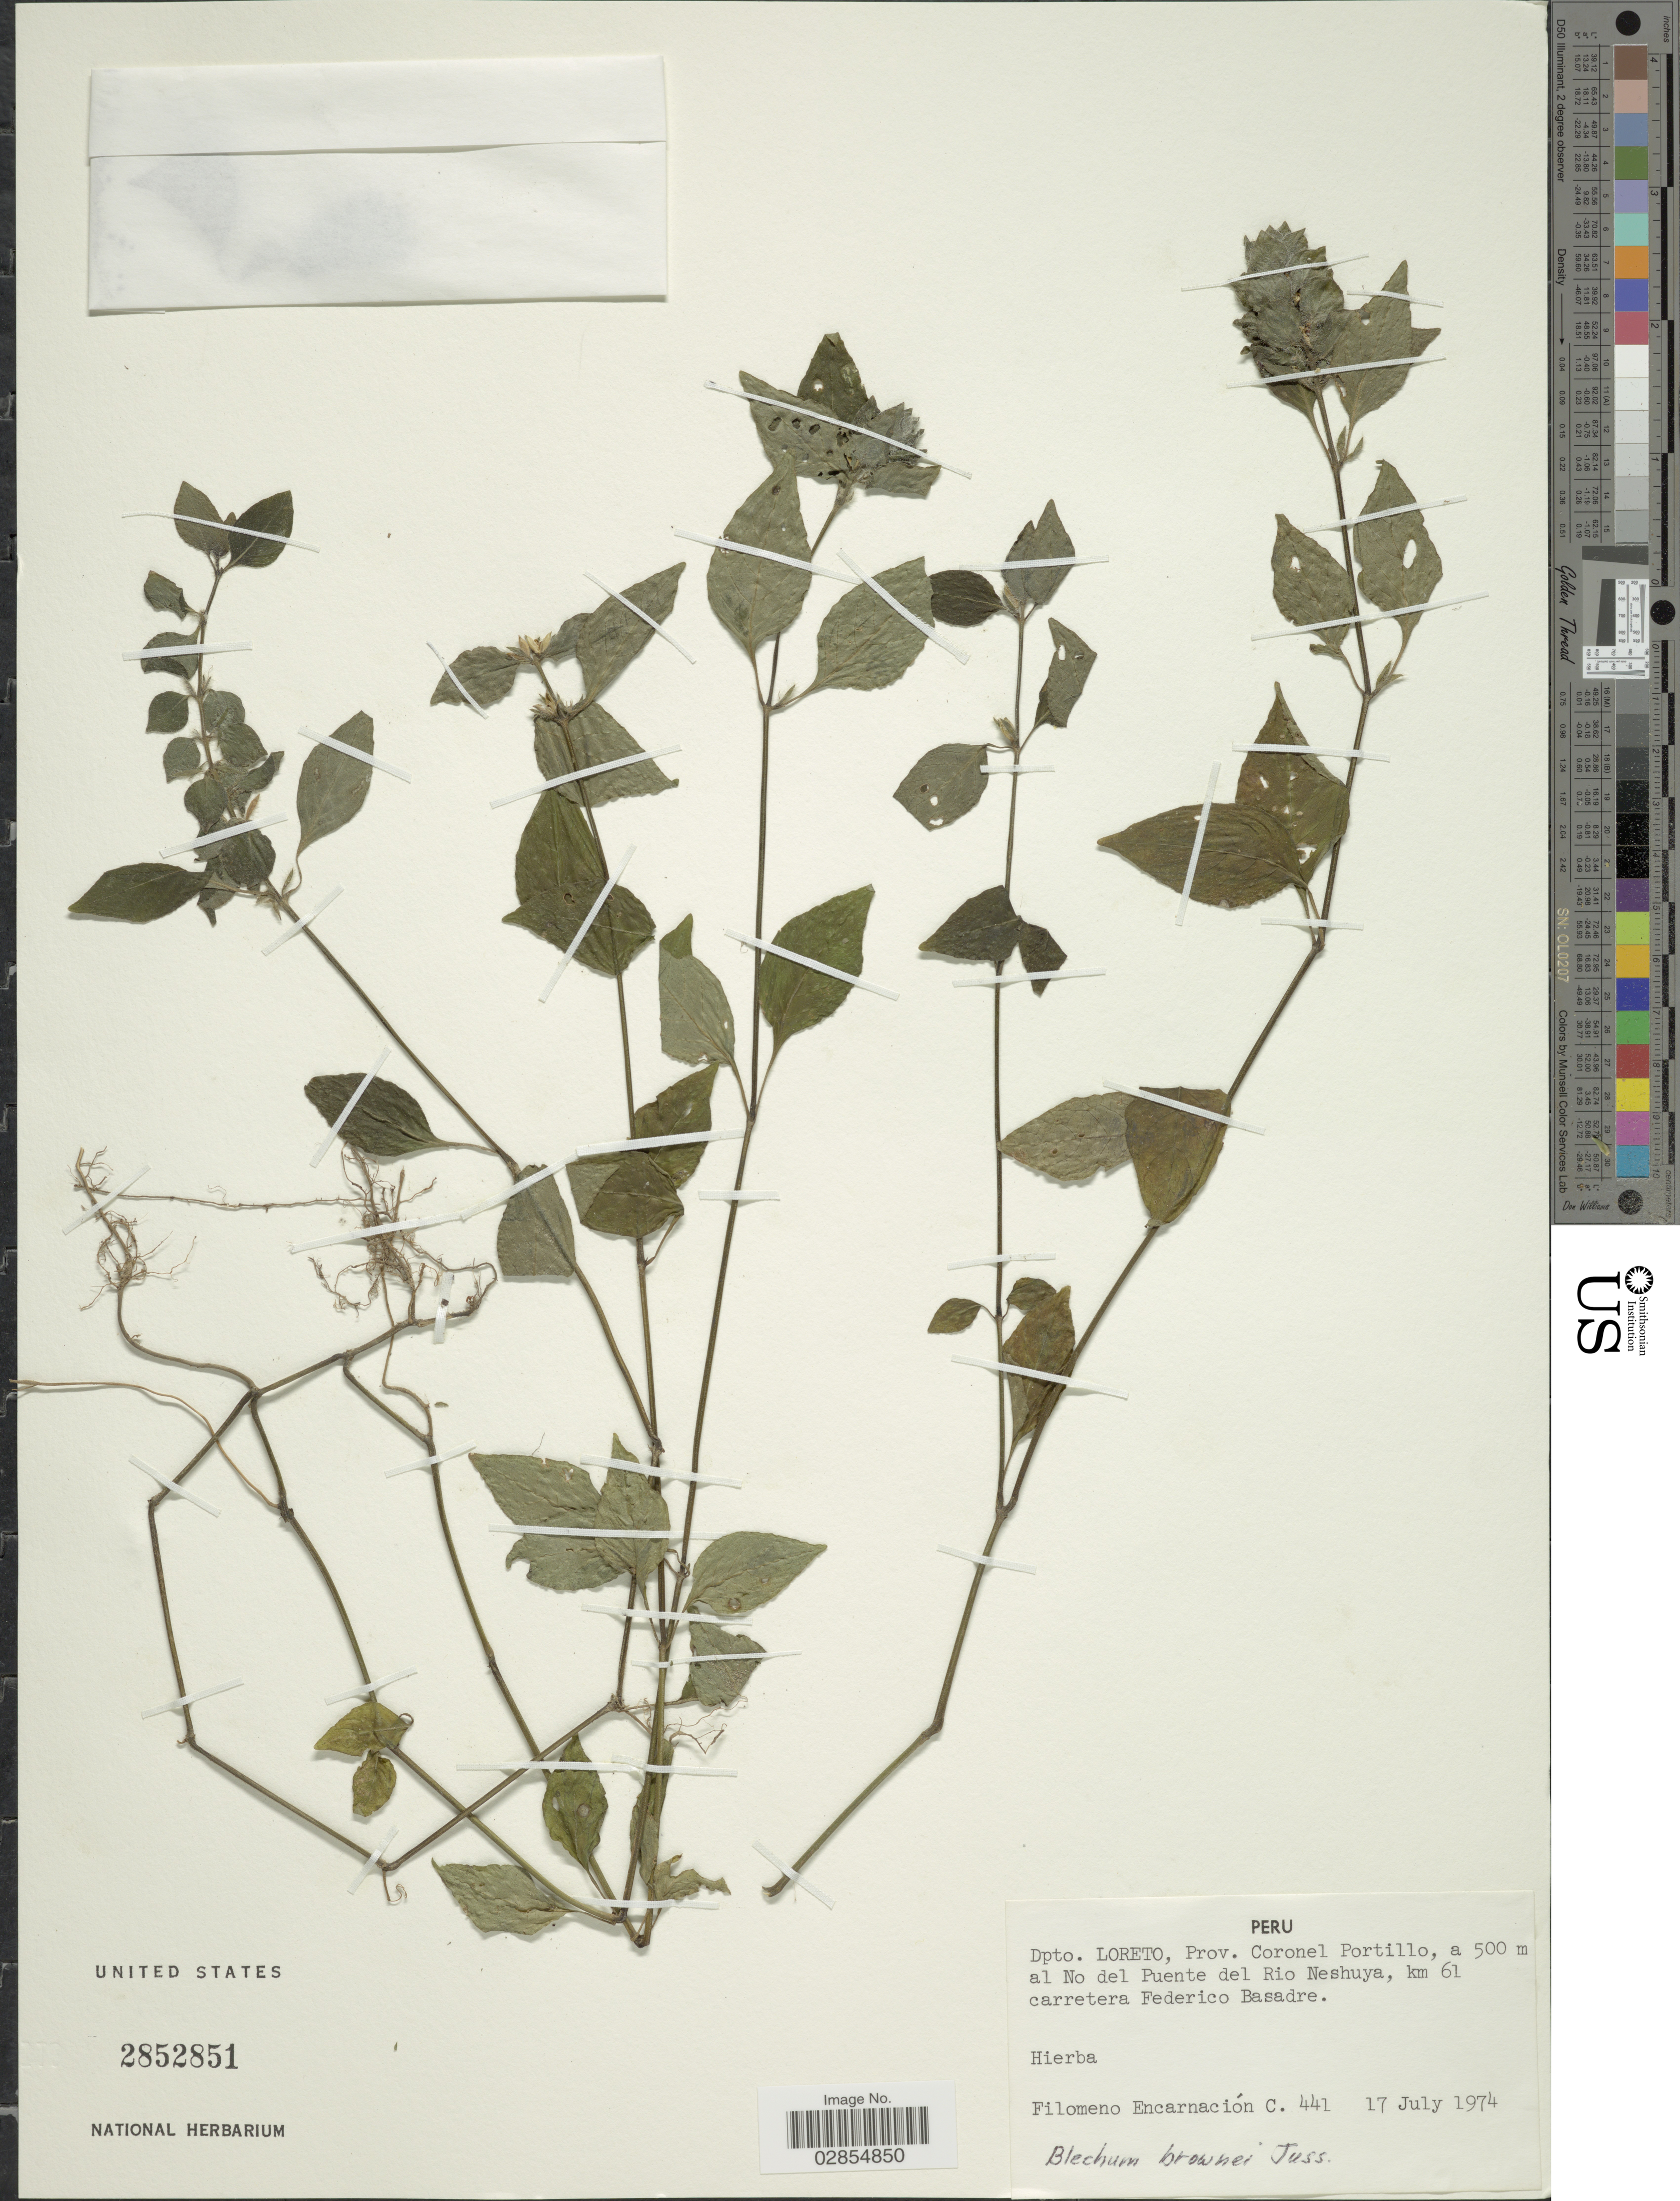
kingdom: Plantae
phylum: Tracheophyta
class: Magnoliopsida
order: Lamiales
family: Acanthaceae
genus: Blechum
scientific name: Blechum brownei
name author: Juss.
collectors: F. Encarnación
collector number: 441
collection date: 1974-07-17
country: Peru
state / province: Loreto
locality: Dpto. Loreto, Prov. Coronel Portillo, a 500 m al No del Puente del Rio Neshuya, km 61 carretera Federico Basadre.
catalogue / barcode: US 2852851